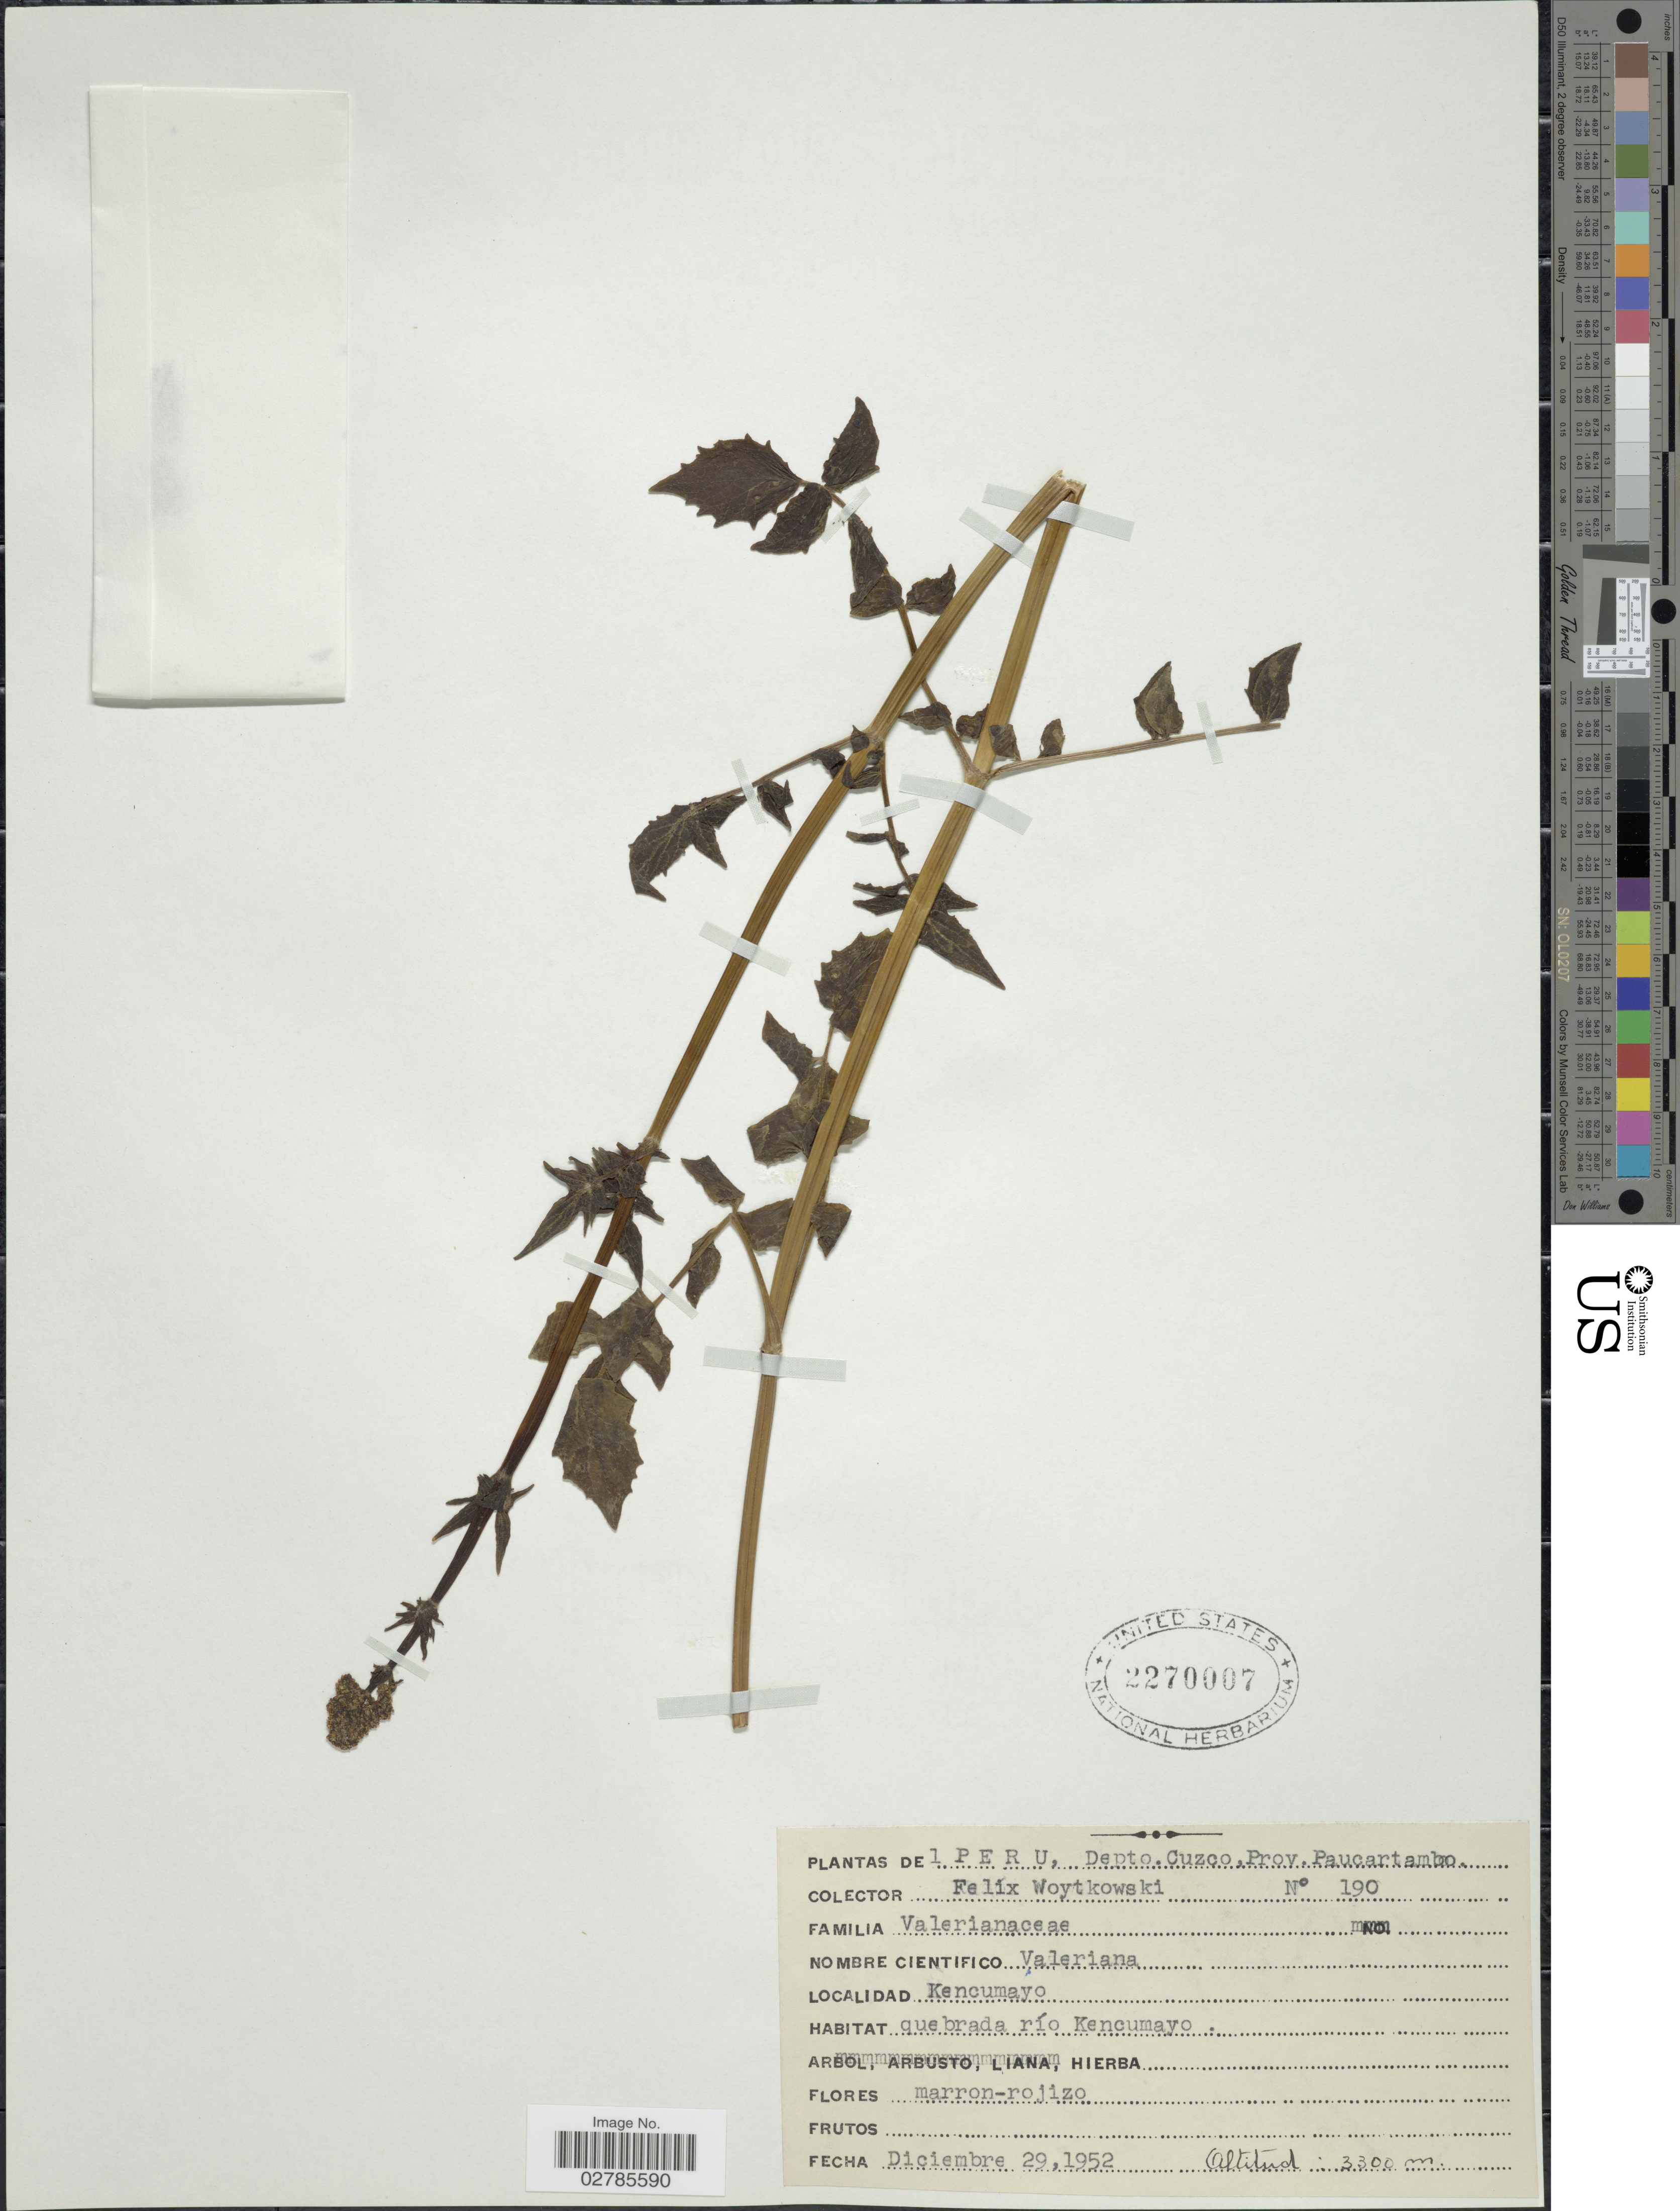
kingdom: Plantae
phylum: Tracheophyta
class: Magnoliopsida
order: Dipsacales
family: Caprifoliaceae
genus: Valeriana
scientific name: Valeriana sp.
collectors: F. Woytkowski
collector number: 190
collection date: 1952-12-29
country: Peru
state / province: Cusco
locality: Depto. Cuzco, Prov. Paucartambo, Kencumayo, quebrada río Kencumayo.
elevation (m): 3300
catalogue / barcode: US 2270007